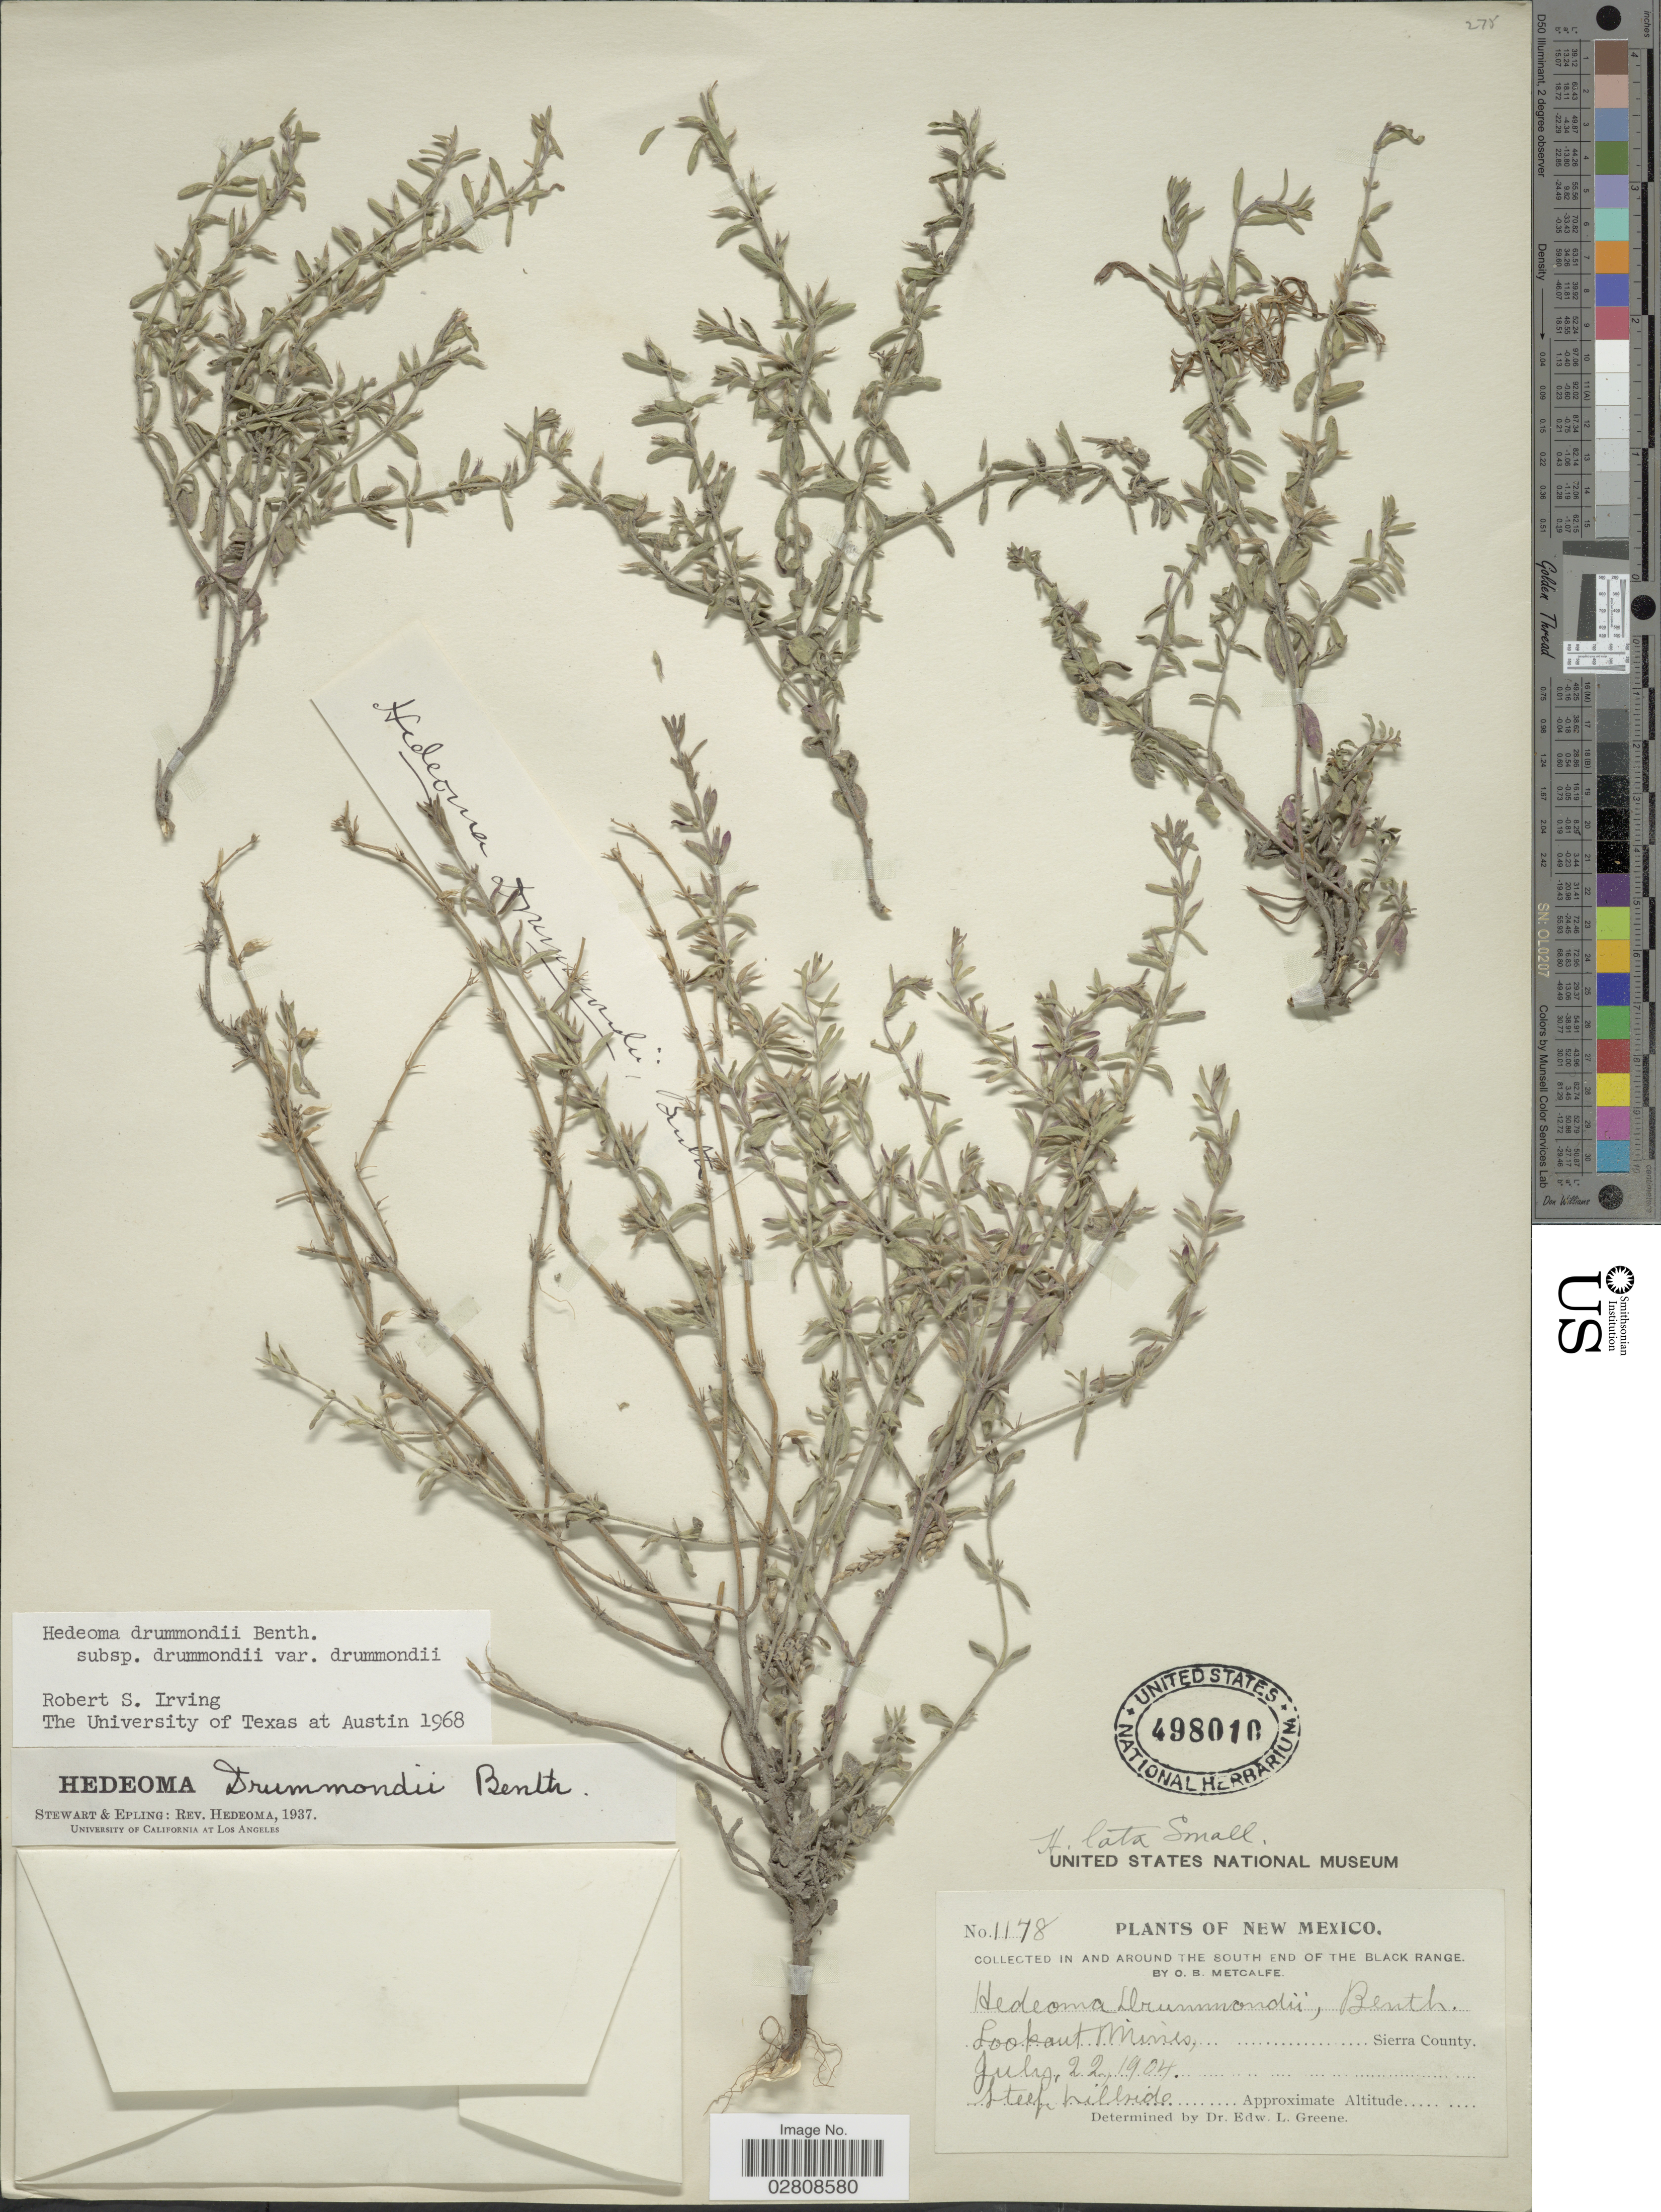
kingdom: Plantae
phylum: Tracheophyta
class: Magnoliopsida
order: Lamiales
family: Lamiaceae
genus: Hedeoma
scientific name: Hedeoma drummondii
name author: Benth.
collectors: O. B. Metcalfe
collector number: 1178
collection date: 1904-07-22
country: United States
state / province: New Mexico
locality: In and around the south end of The Black Range. Lookout Mines, Sierra County.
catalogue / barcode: US 498010